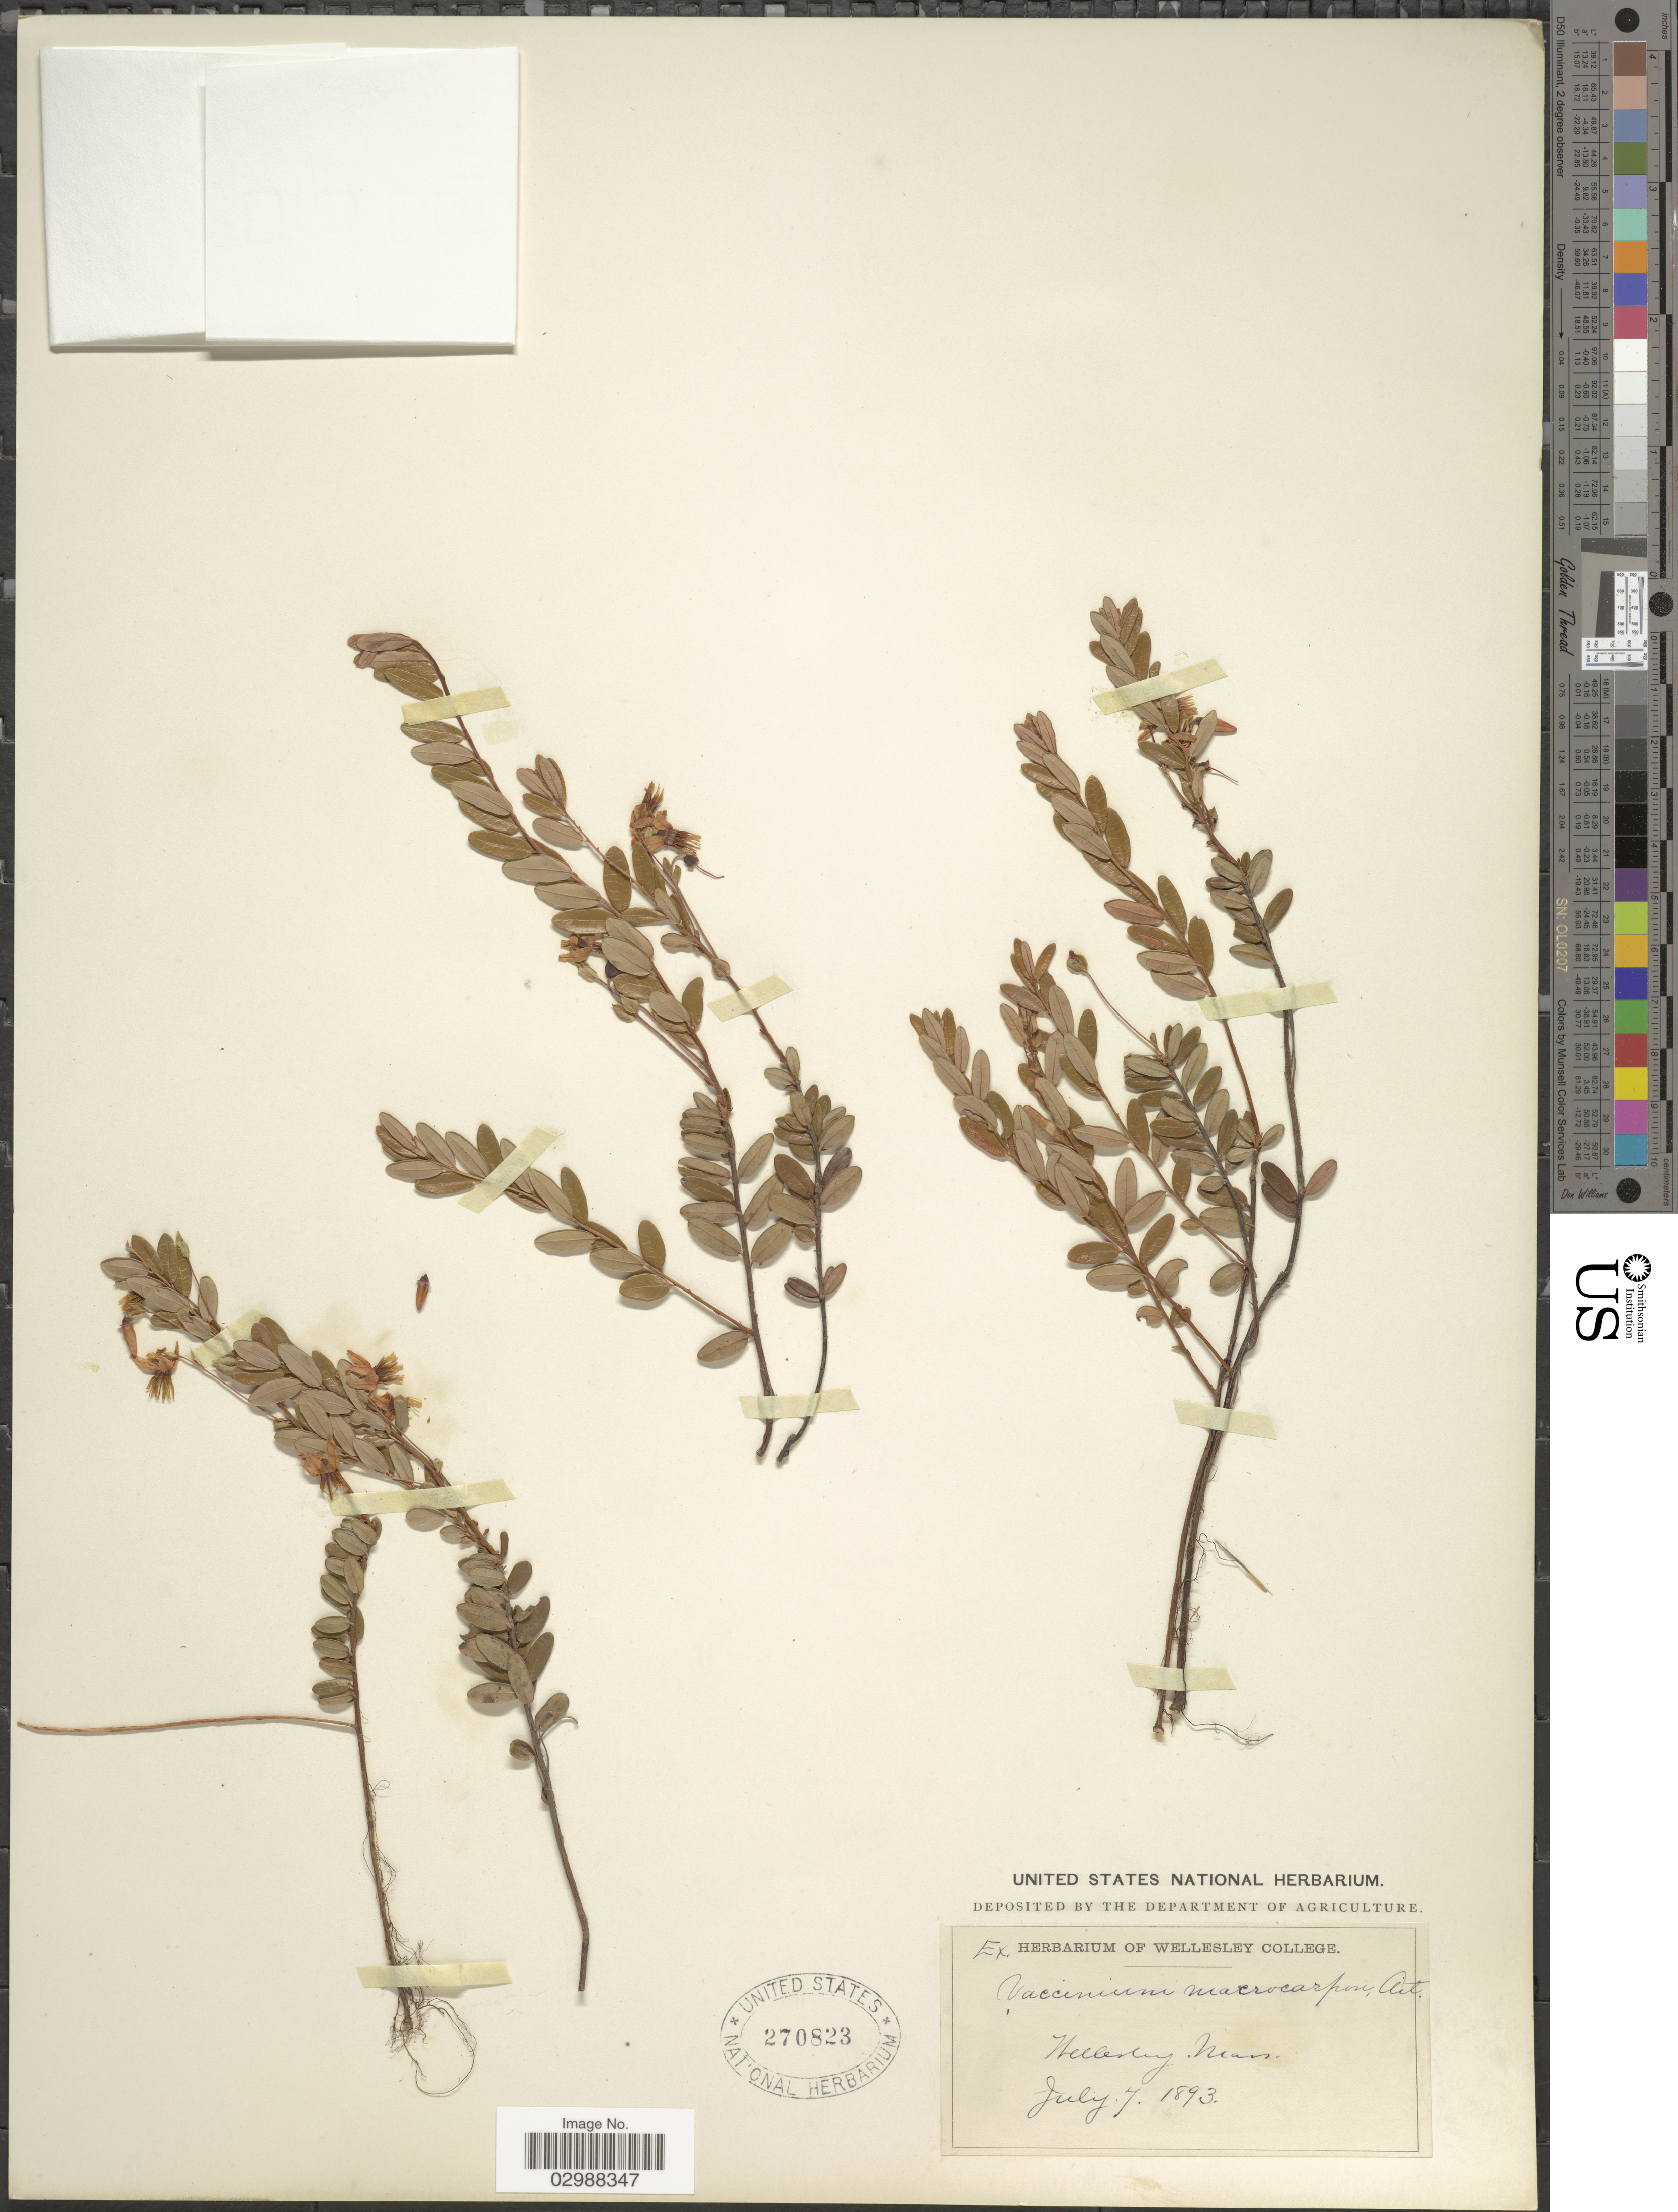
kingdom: Plantae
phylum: Tracheophyta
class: Magnoliopsida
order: Ericales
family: Ericaceae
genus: Vaccinium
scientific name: Vaccinium macrocarpon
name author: Aiton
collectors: ex herb. Wellesley College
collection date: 1893-07-07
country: United States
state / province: Massachusetts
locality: Wellesley.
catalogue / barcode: US 270823